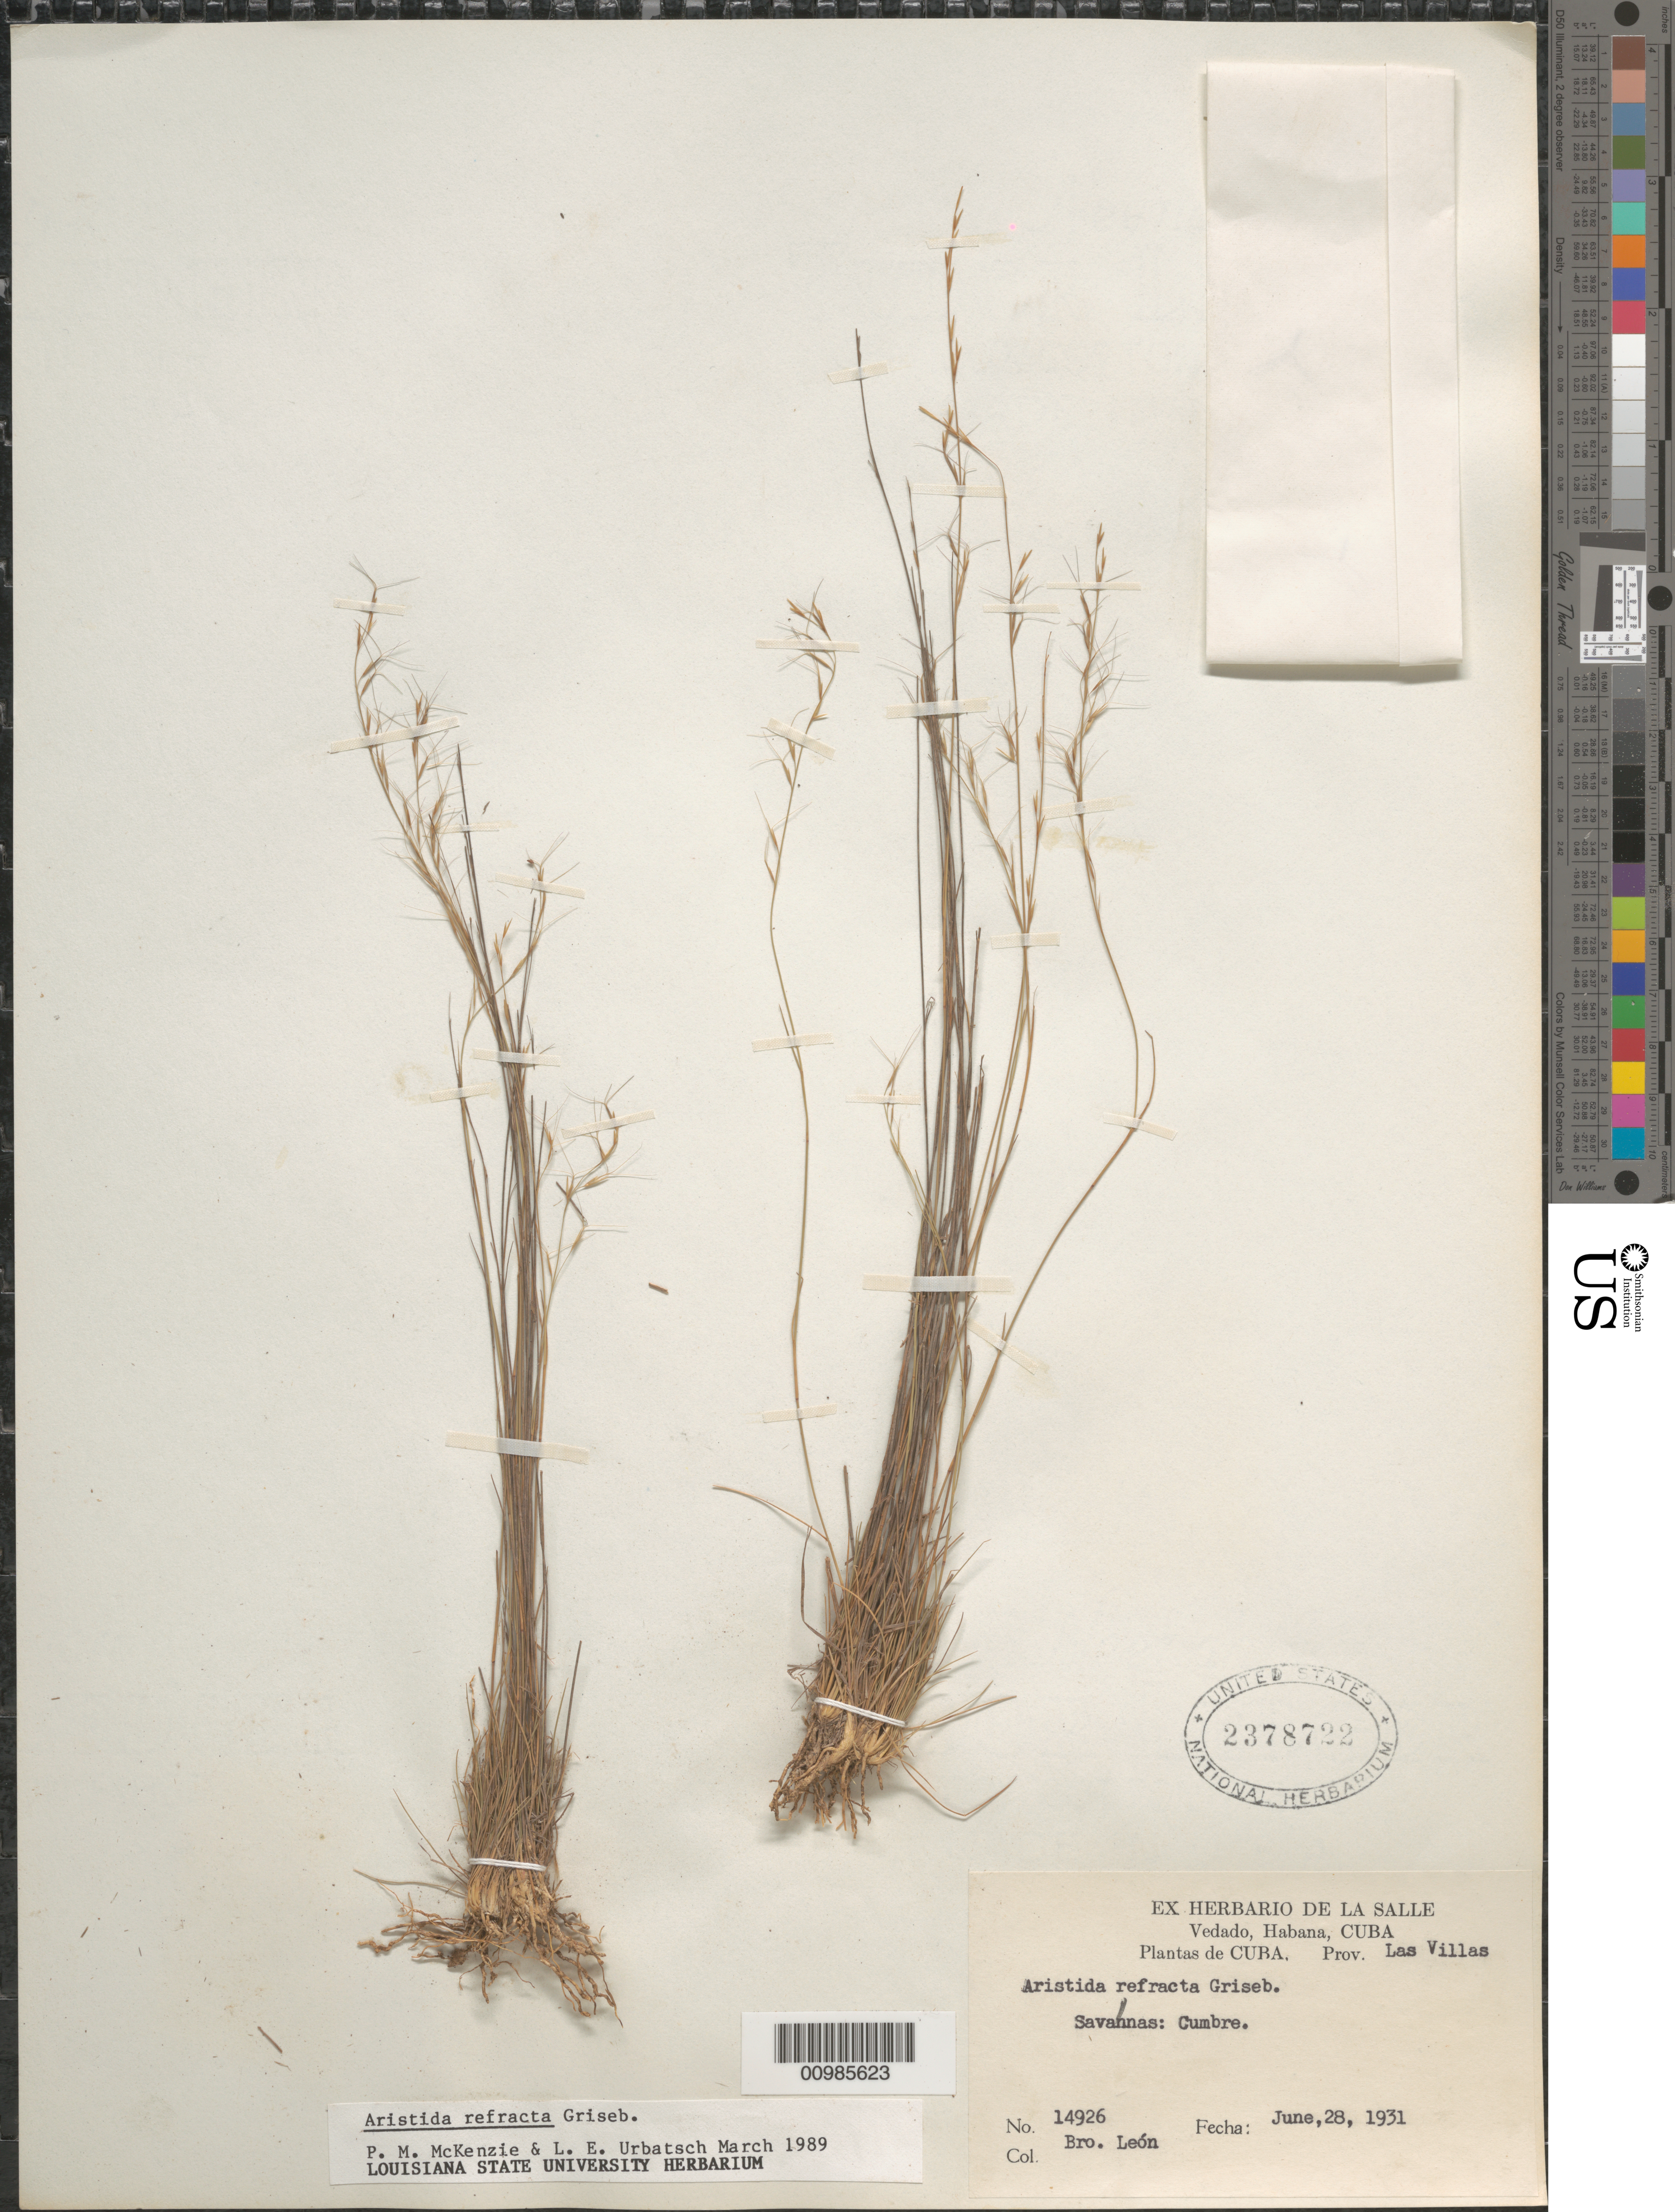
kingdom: Plantae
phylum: Tracheophyta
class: Liliopsida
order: Poales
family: Poaceae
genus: Aristida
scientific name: Aristida refracta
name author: Griseb.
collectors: Bro. León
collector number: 14926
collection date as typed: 28 Jun 1931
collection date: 1931-06-28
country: Cuba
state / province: Las Villas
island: Cuba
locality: Cumbre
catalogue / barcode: US 2378722